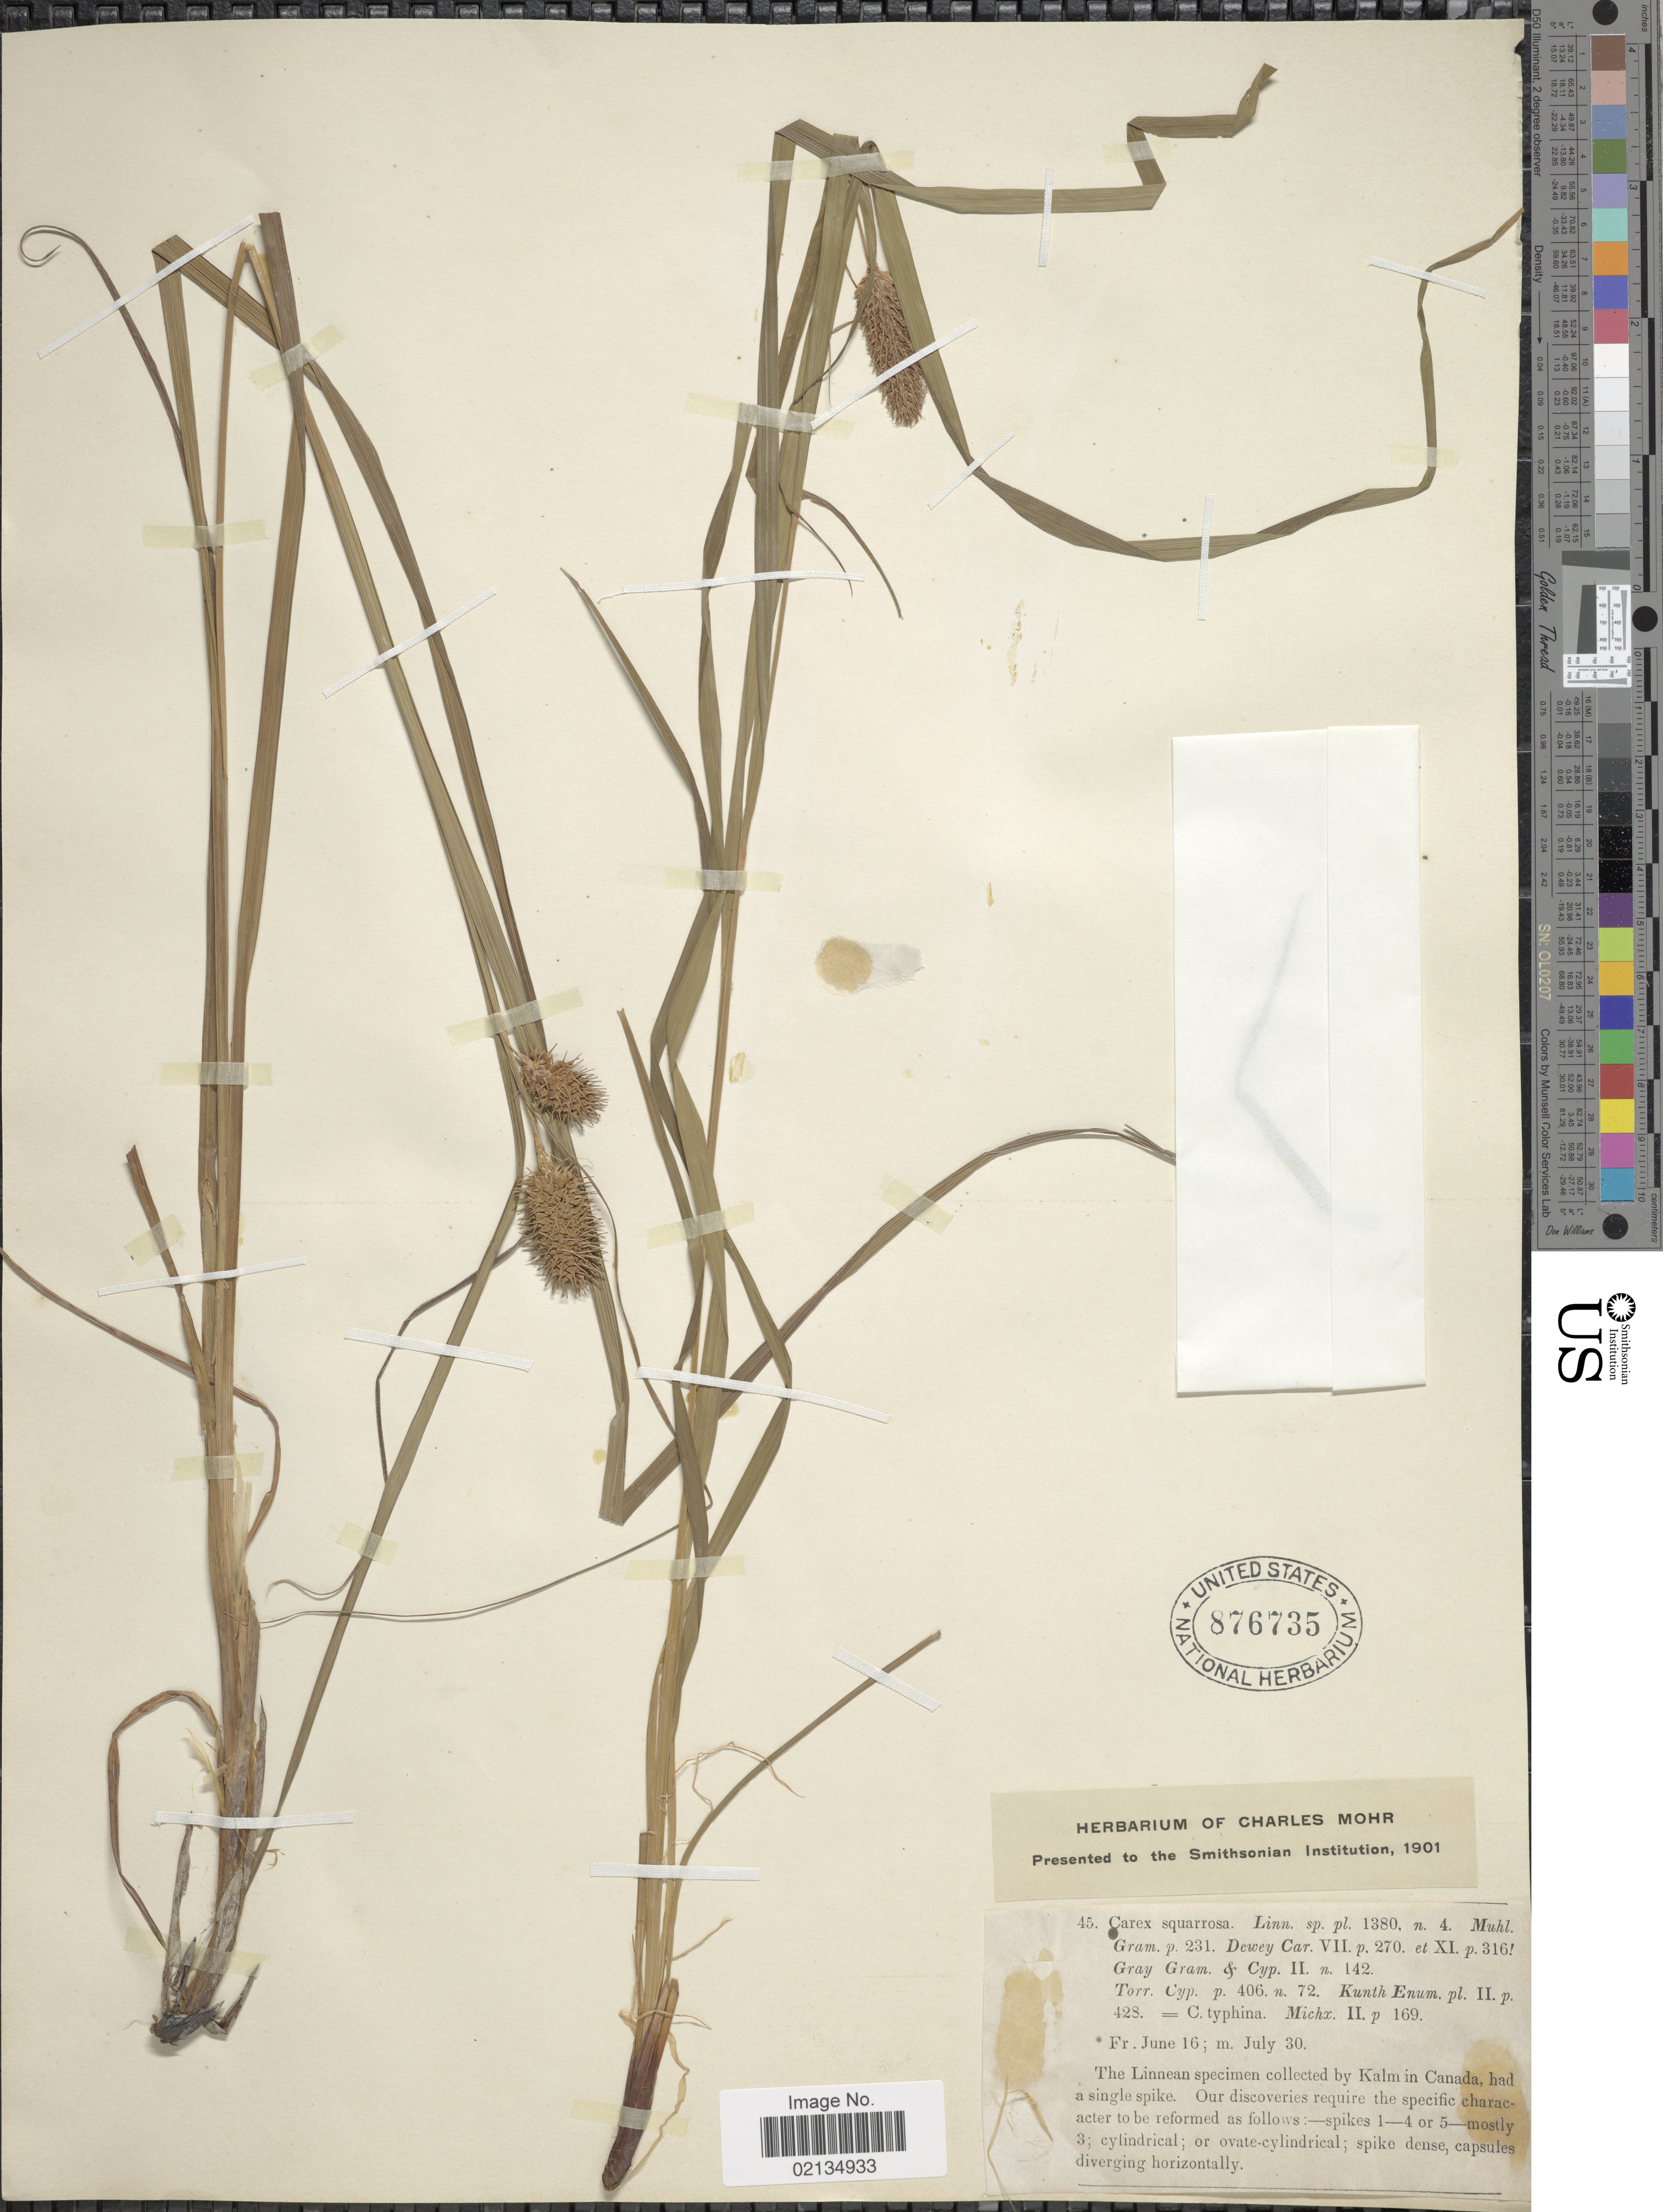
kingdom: Plantae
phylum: Tracheophyta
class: Liliopsida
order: Poales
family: Cyperaceae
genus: Carex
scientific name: Carex squarrosa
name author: L.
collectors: Kalm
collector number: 45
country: Canada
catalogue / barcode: US 876735